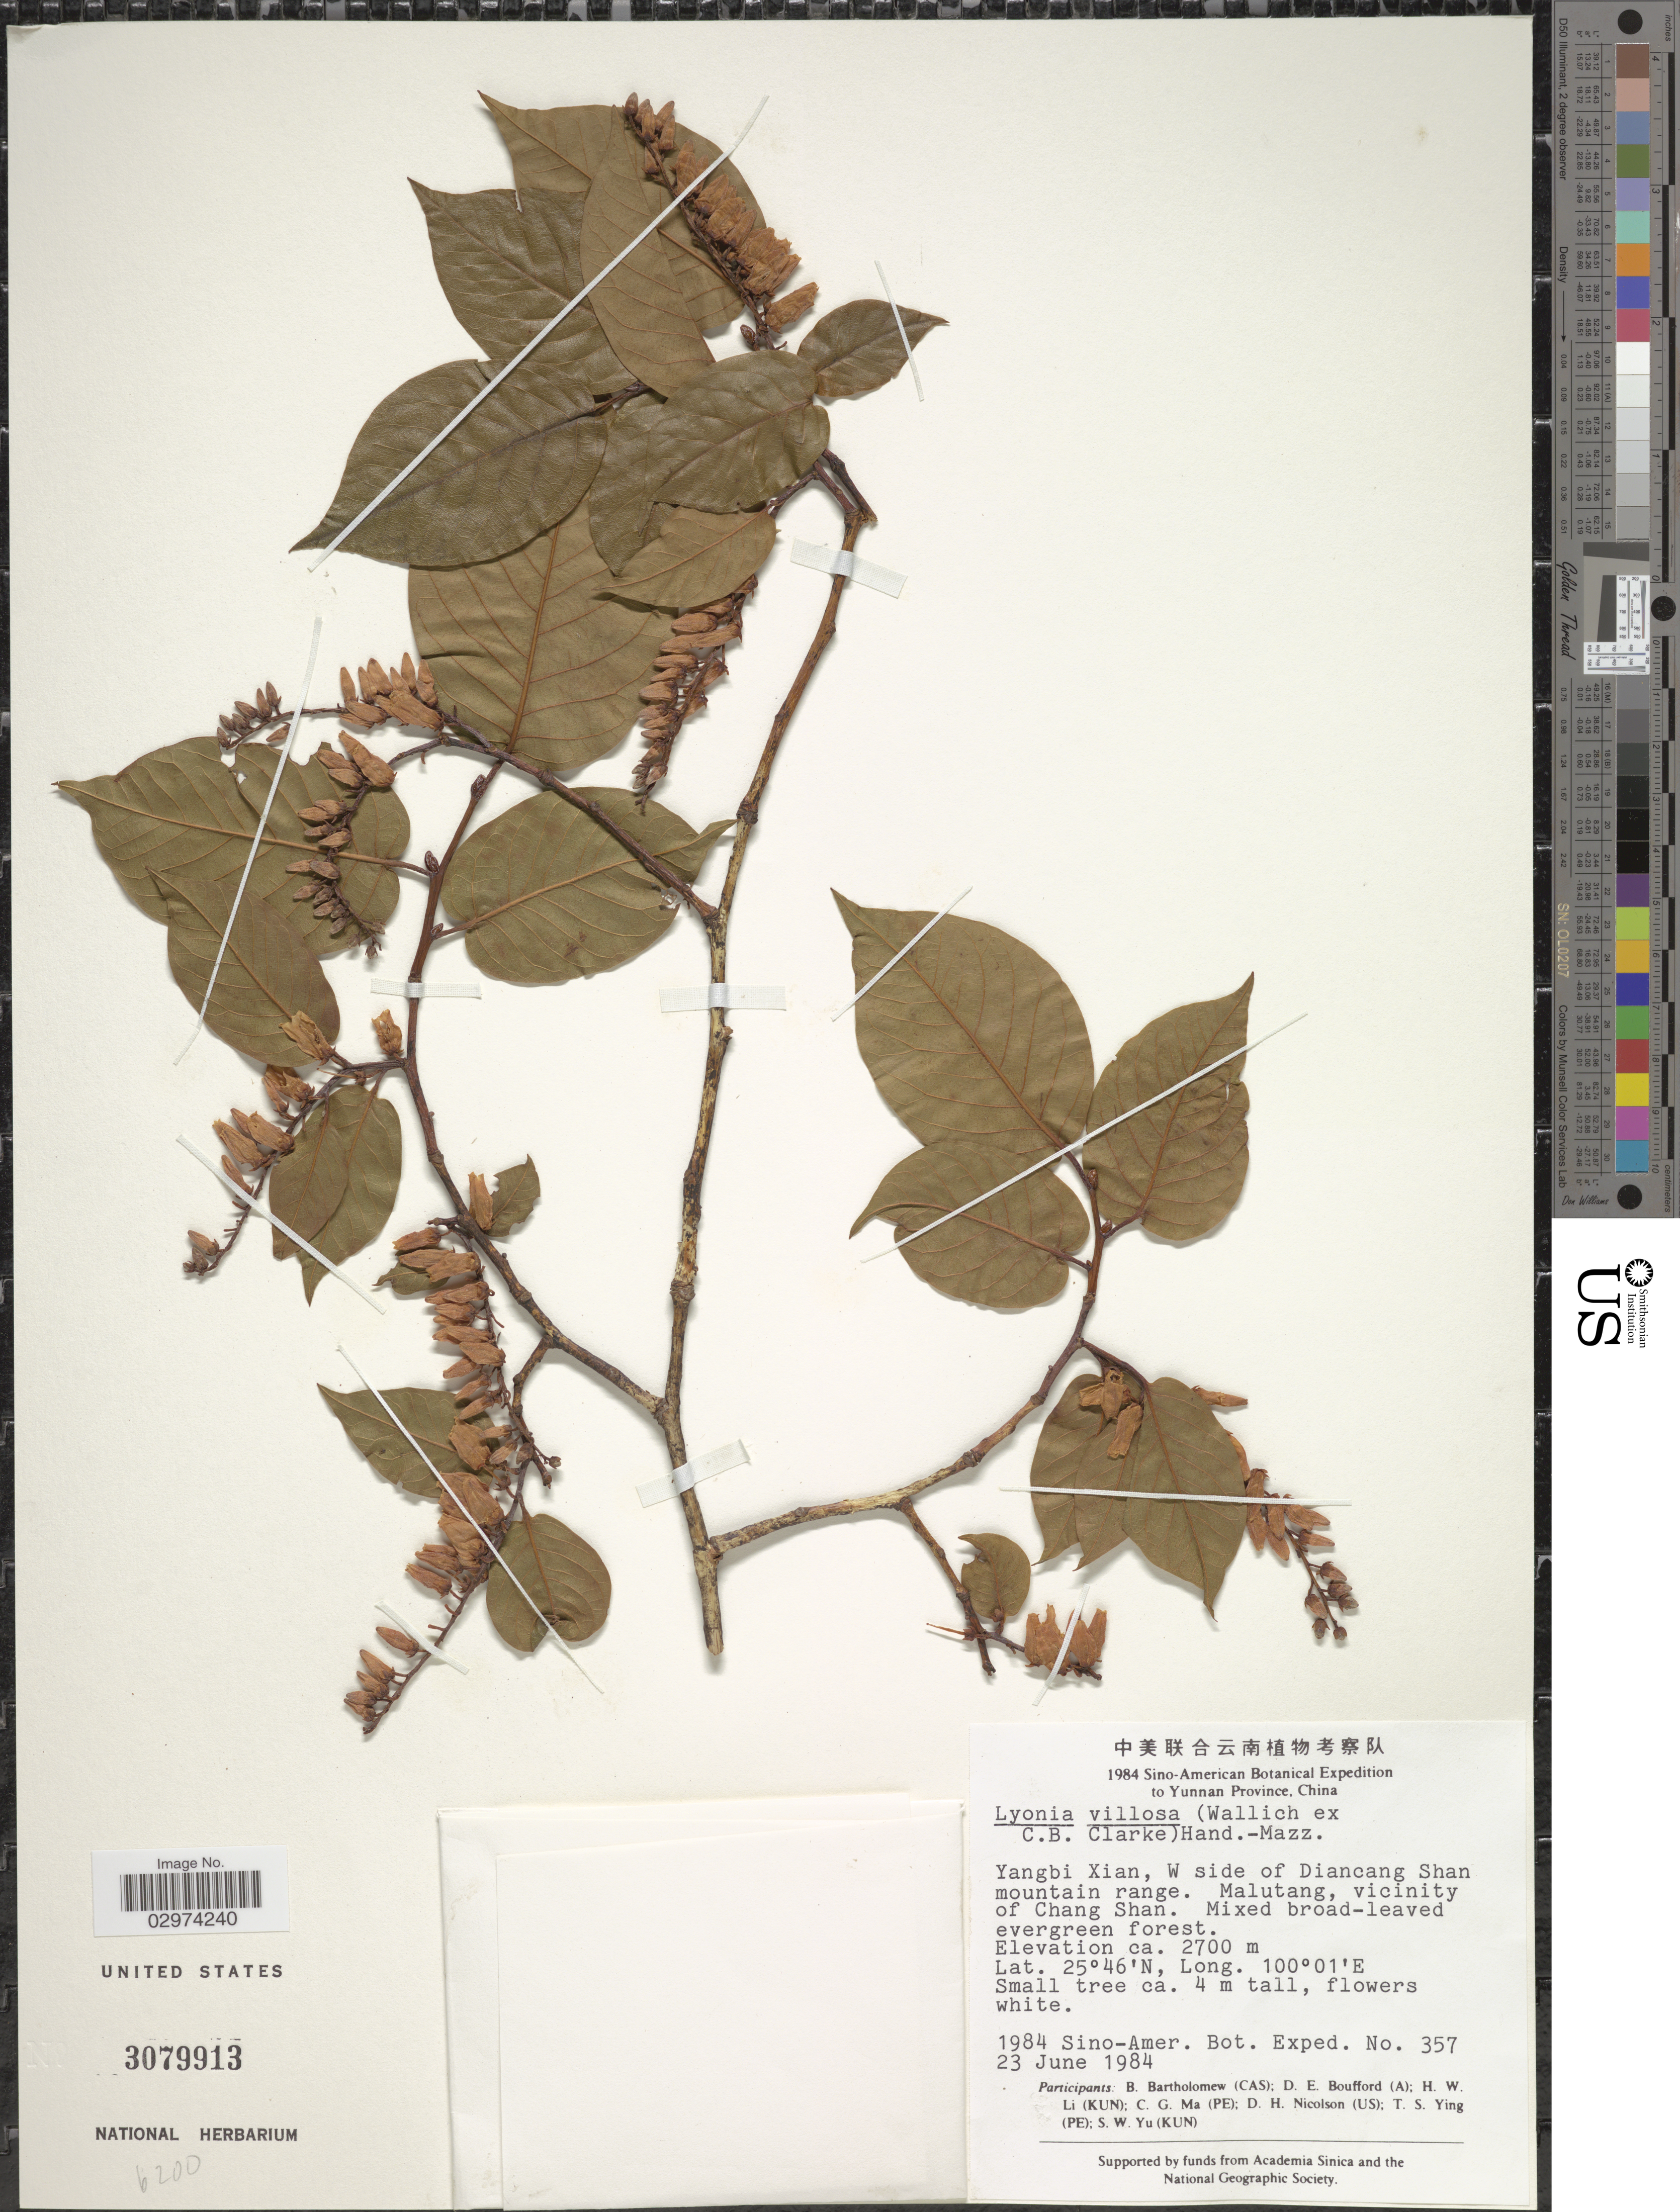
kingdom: Plantae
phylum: Tracheophyta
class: Magnoliopsida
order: Ericales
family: Ericaceae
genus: Lyonia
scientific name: Lyonia villosa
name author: (Hook. f. ex C.B. Clarke) Hand.-Mazz.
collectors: Sino-Amer. Bot. Exped. 1984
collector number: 357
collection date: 1984-06-23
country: China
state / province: Yunnan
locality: Yangbi Xian, W side of Diancang Shan mountain range. Malutang, vicinity of Chang Shan.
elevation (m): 2700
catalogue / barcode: US 3079913